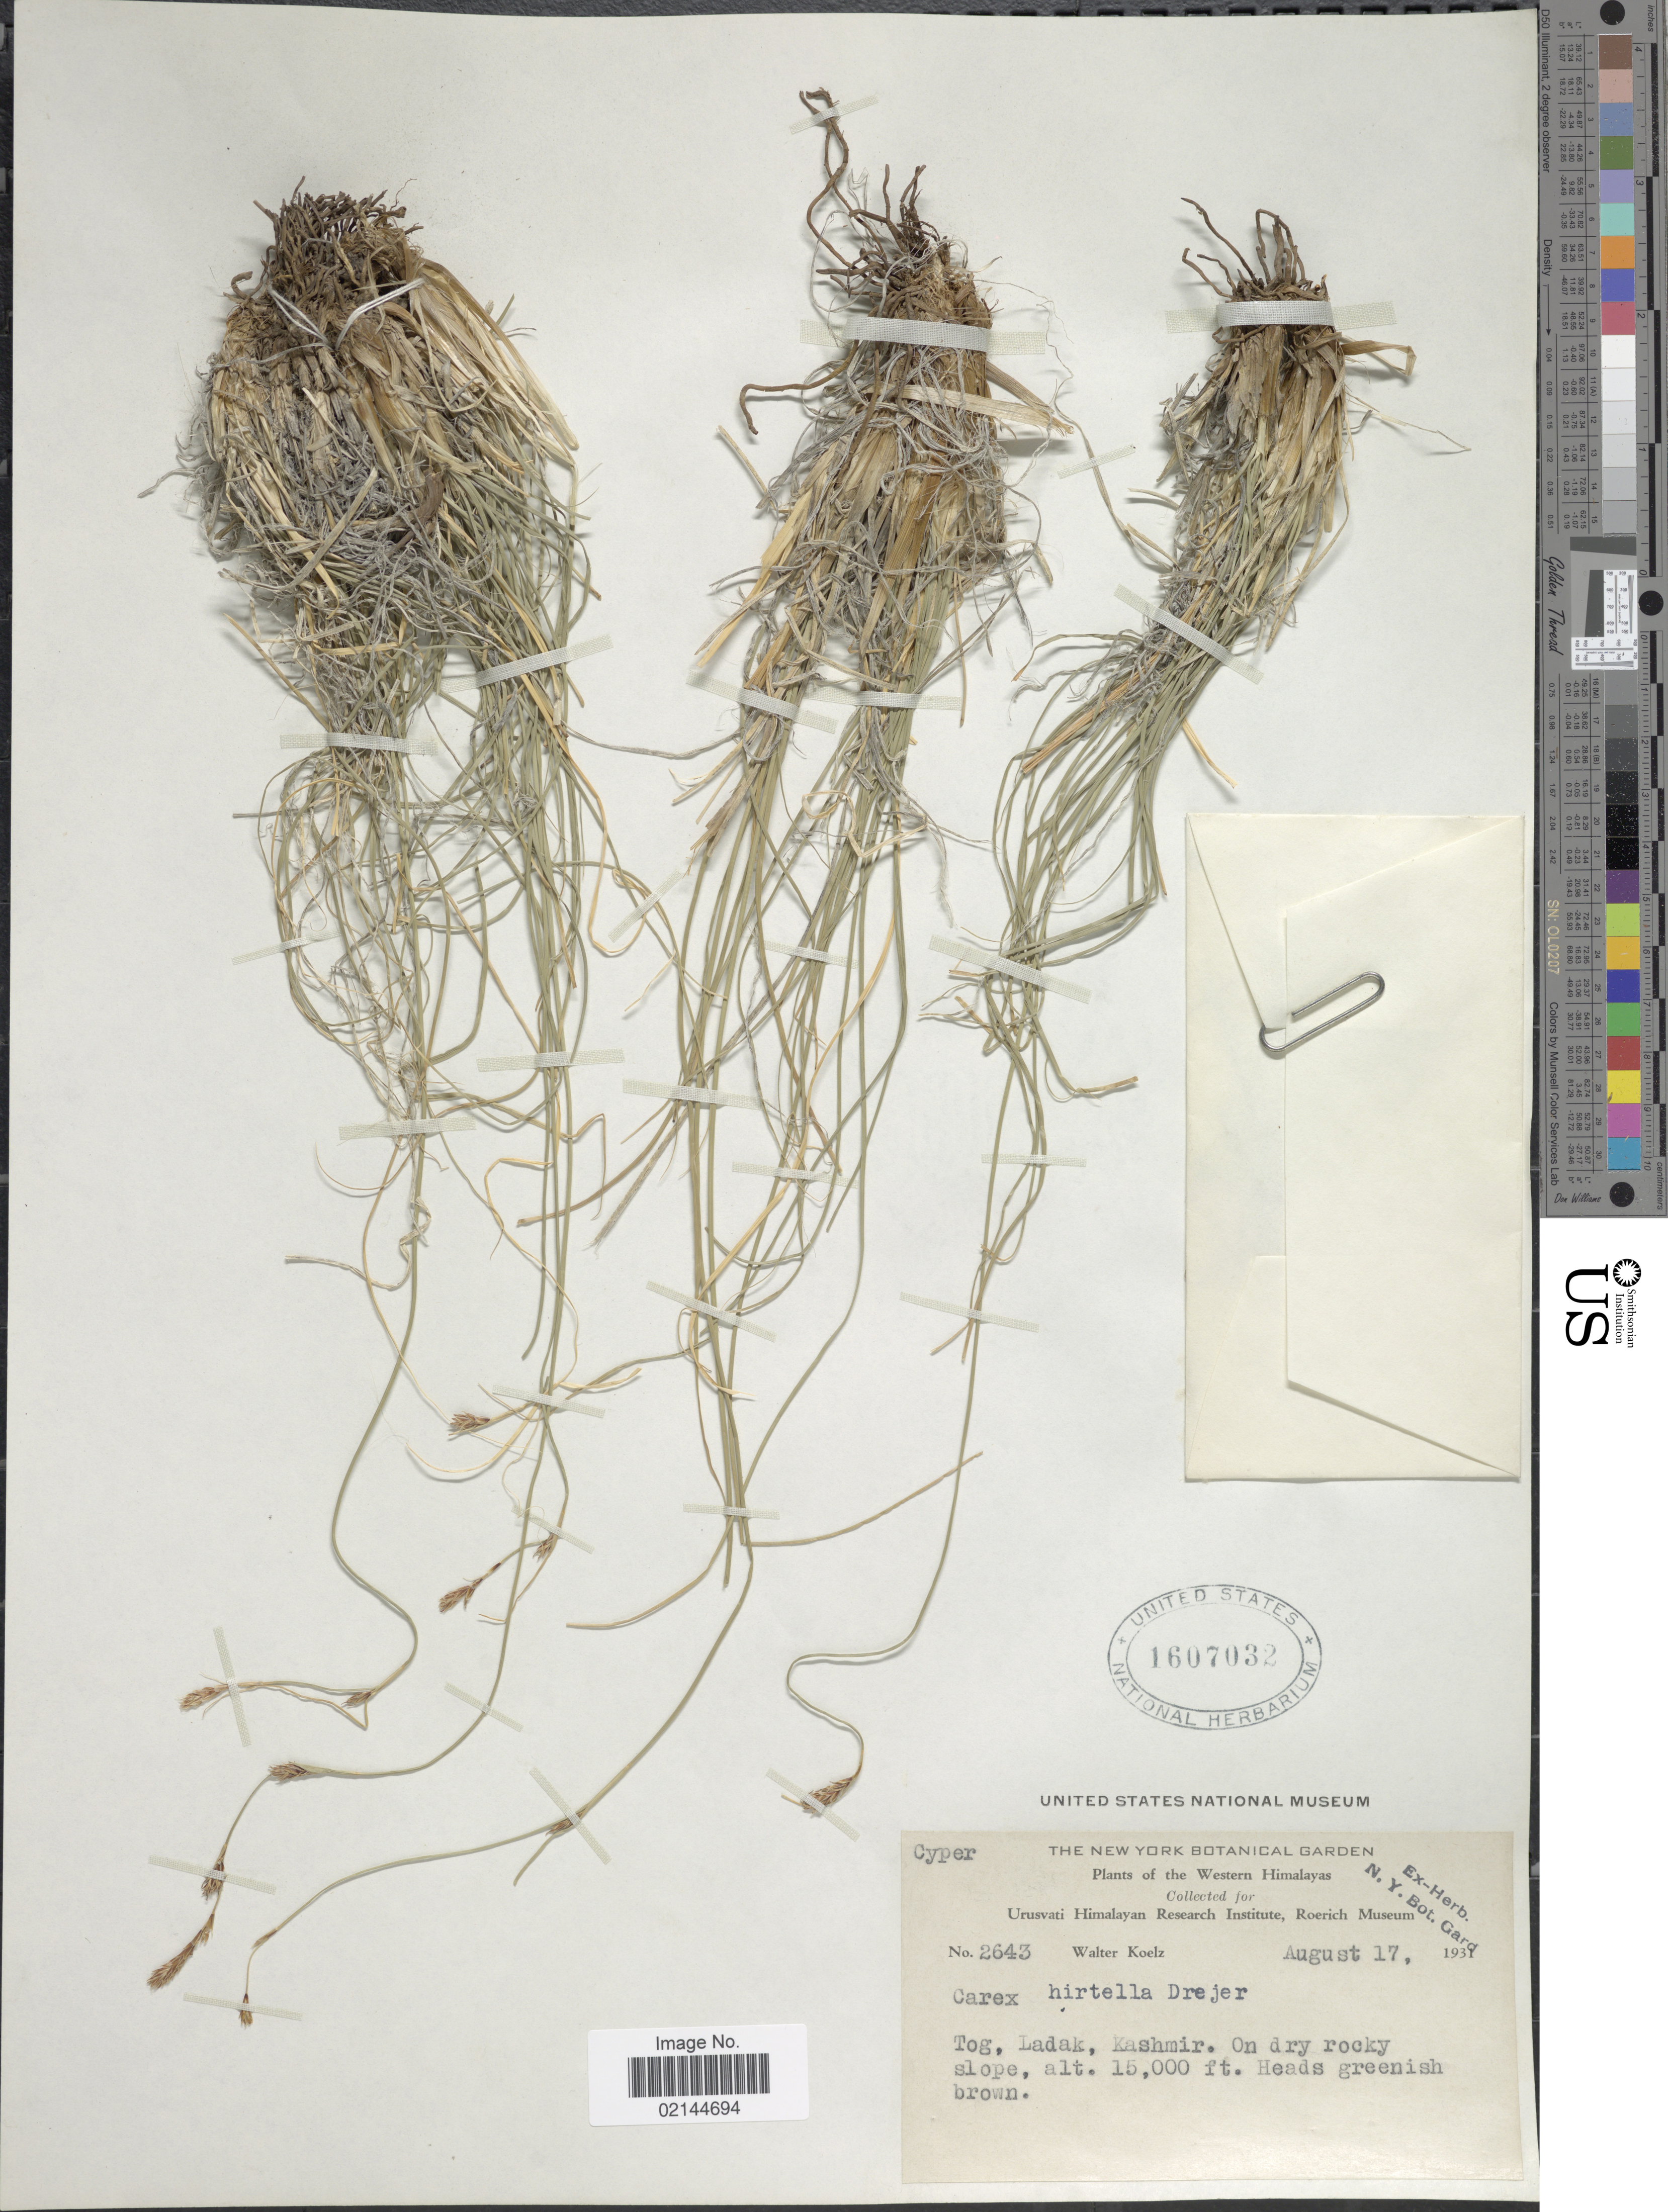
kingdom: Plantae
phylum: Tracheophyta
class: Liliopsida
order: Poales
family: Cyperaceae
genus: Carex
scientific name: Carex plectobasis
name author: V.I. Krecz.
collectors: W. N. Koelz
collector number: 2643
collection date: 1931-08-17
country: India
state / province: Ladakh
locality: Western Himalayas. Tog, Ladak, Kashmir.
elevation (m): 4572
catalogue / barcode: US 1607032